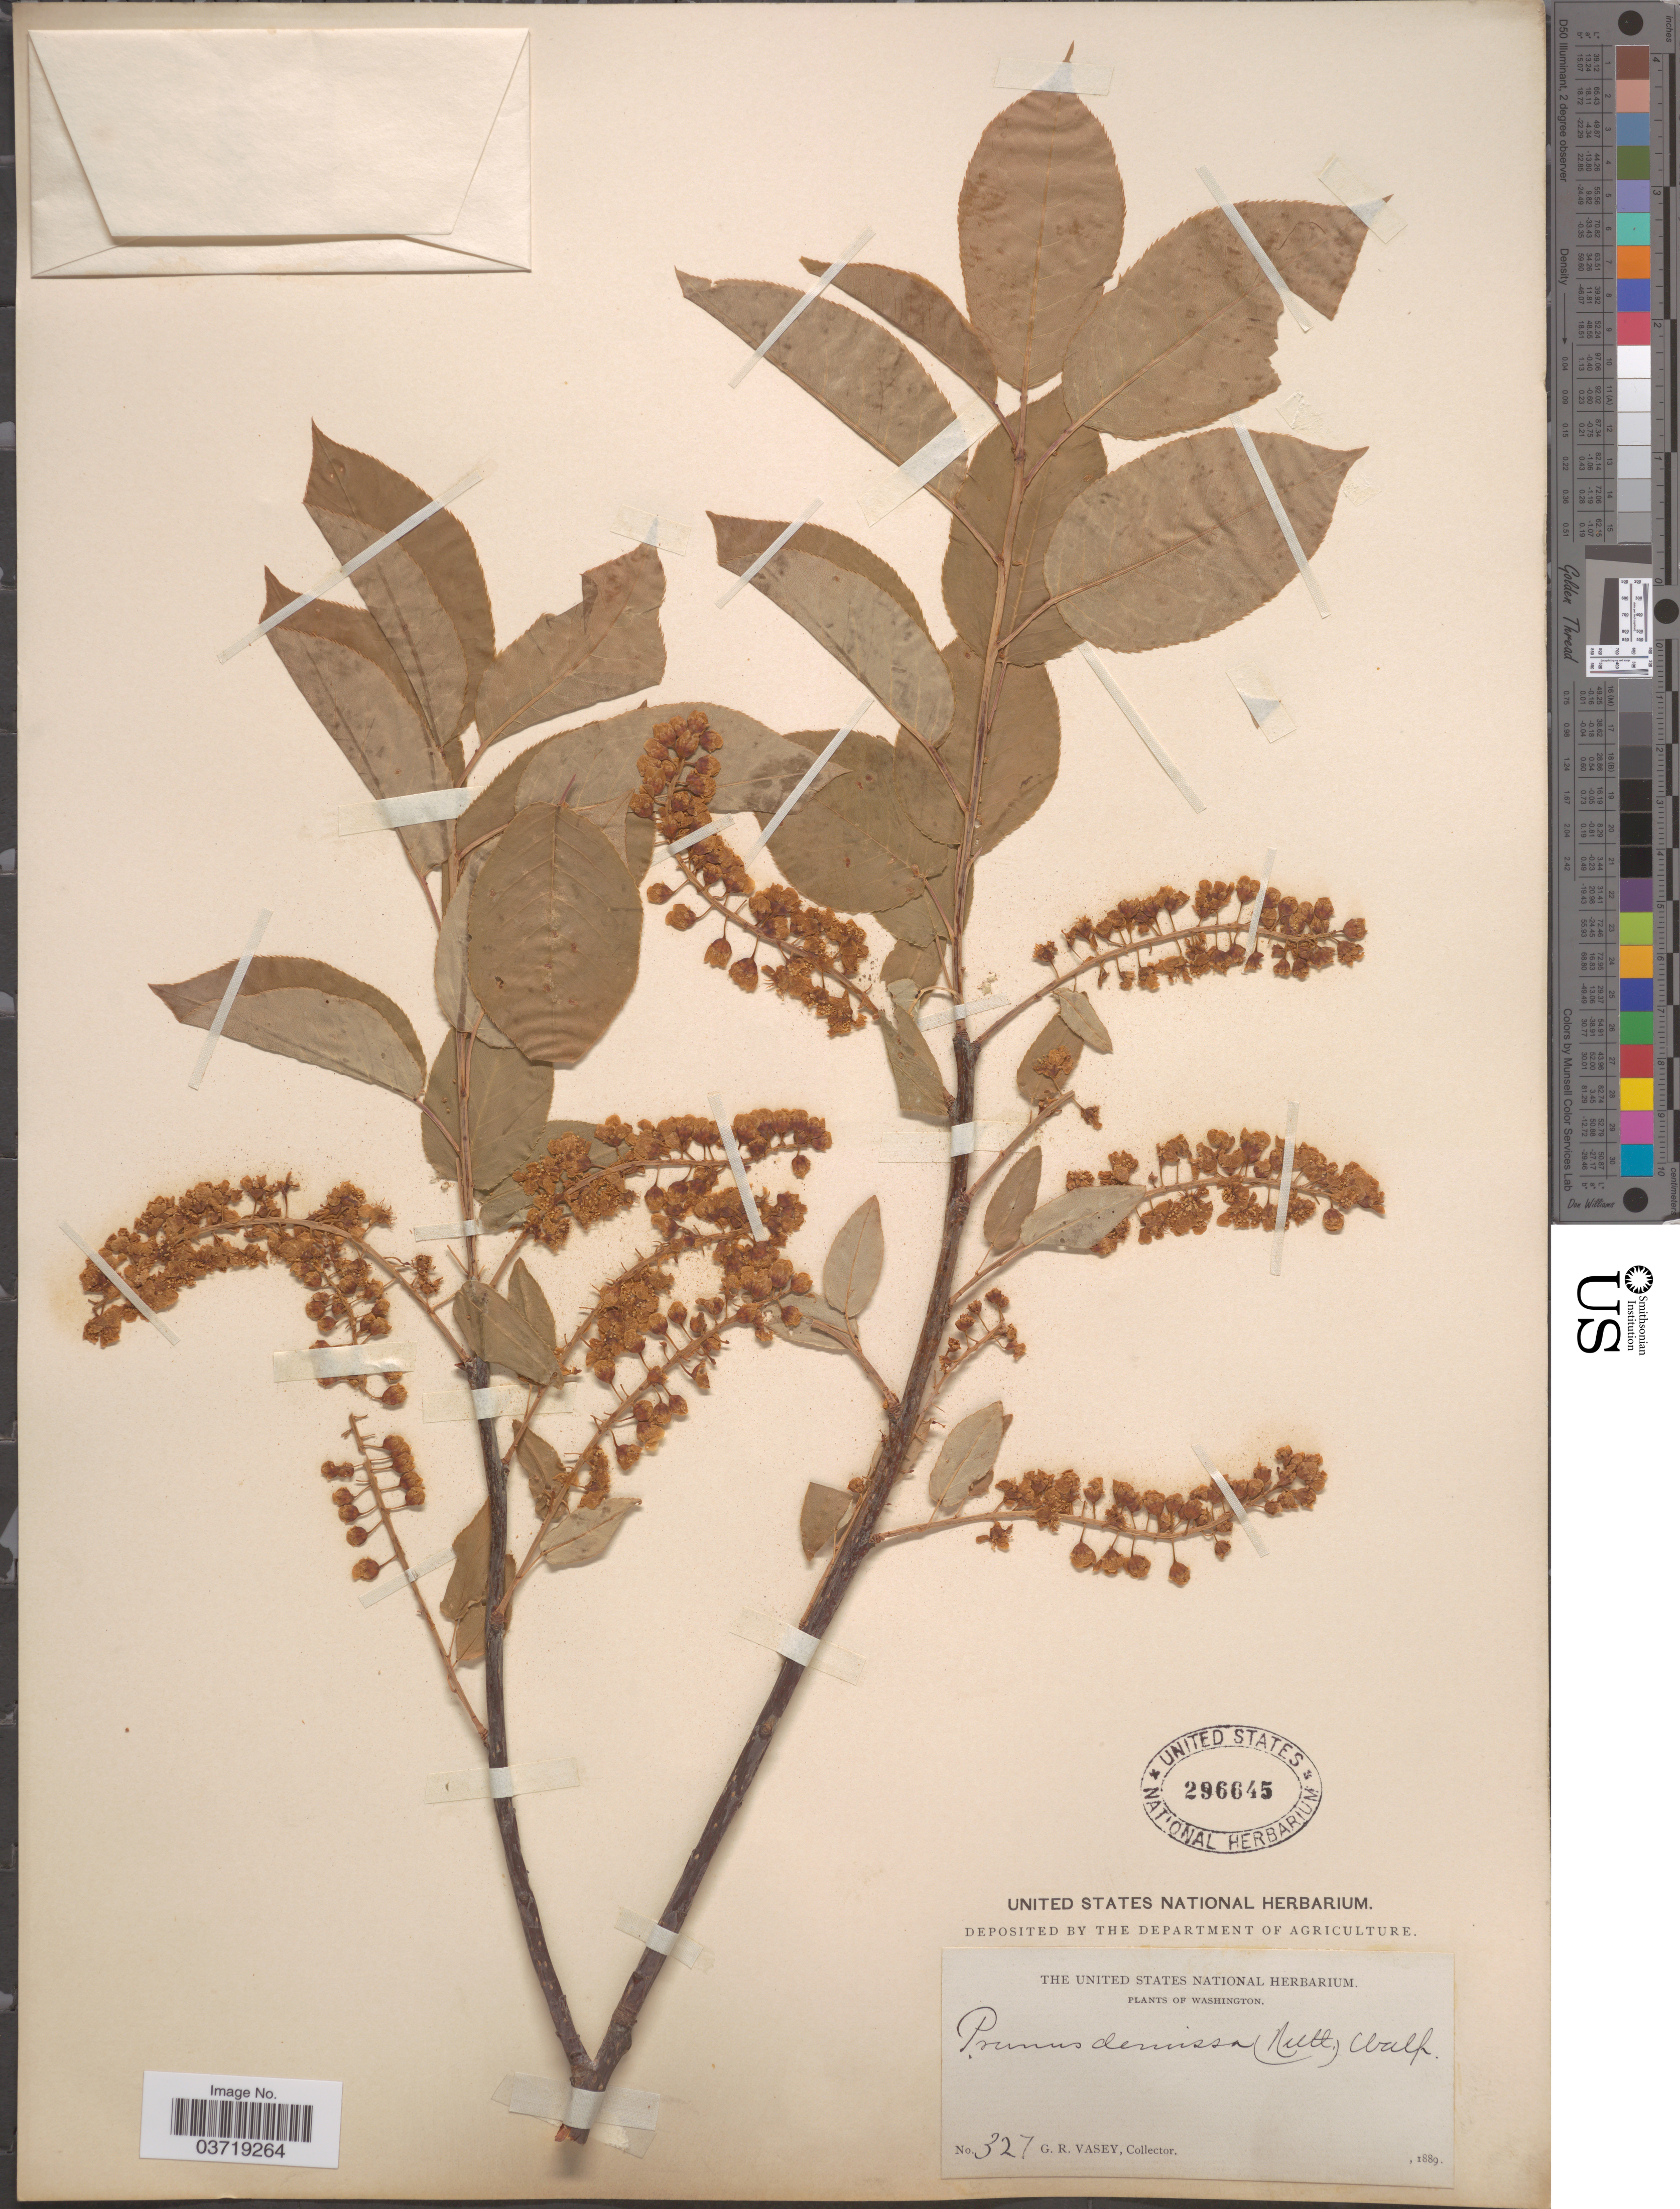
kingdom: Plantae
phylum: Tracheophyta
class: Magnoliopsida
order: Rosales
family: Rosaceae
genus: Prunus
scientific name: Prunus virginiana var. demissa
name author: (Nutt.) Torr.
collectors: G. R. Vasey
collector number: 327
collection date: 1889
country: United States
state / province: Washington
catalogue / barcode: US 296645